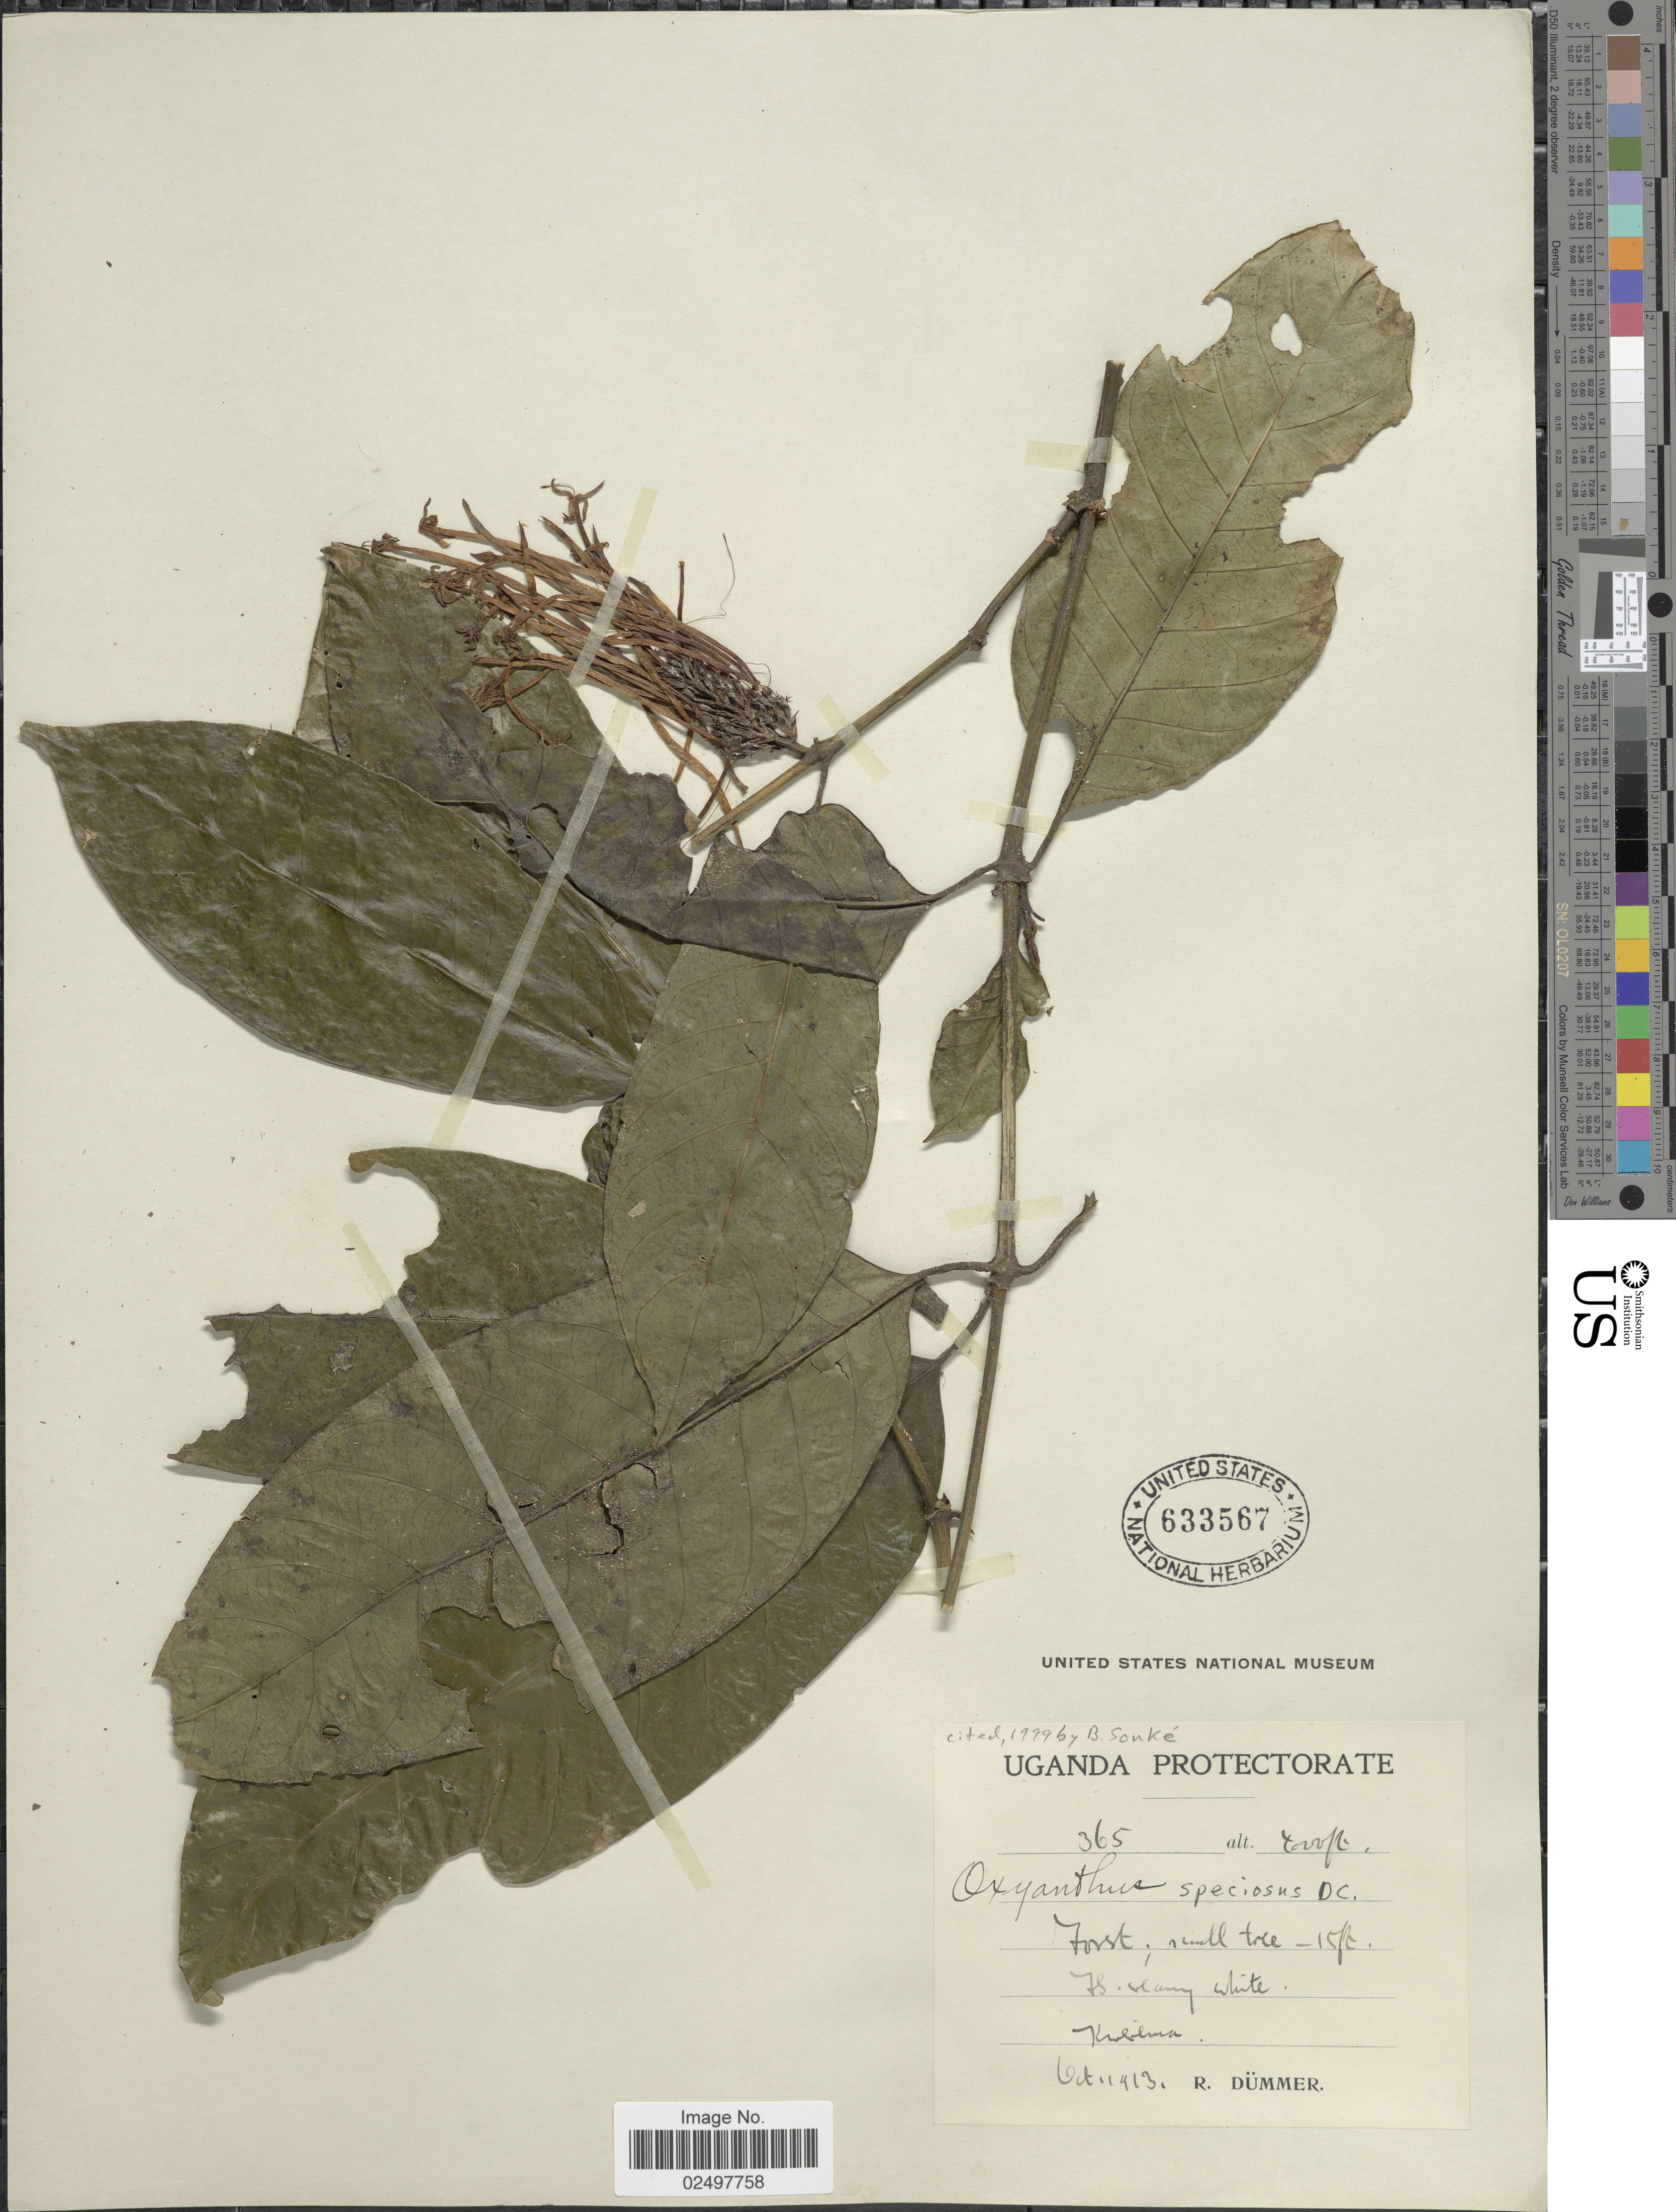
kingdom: Plantae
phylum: Tracheophyta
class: Magnoliopsida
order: Gentianales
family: Rubiaceae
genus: Oxyanthus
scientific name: Oxyanthus speciosus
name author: DC.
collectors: R. A. Dümmer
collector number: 365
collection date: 1913-10-11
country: Uganda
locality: Kirerema.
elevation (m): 1219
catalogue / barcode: US 633567